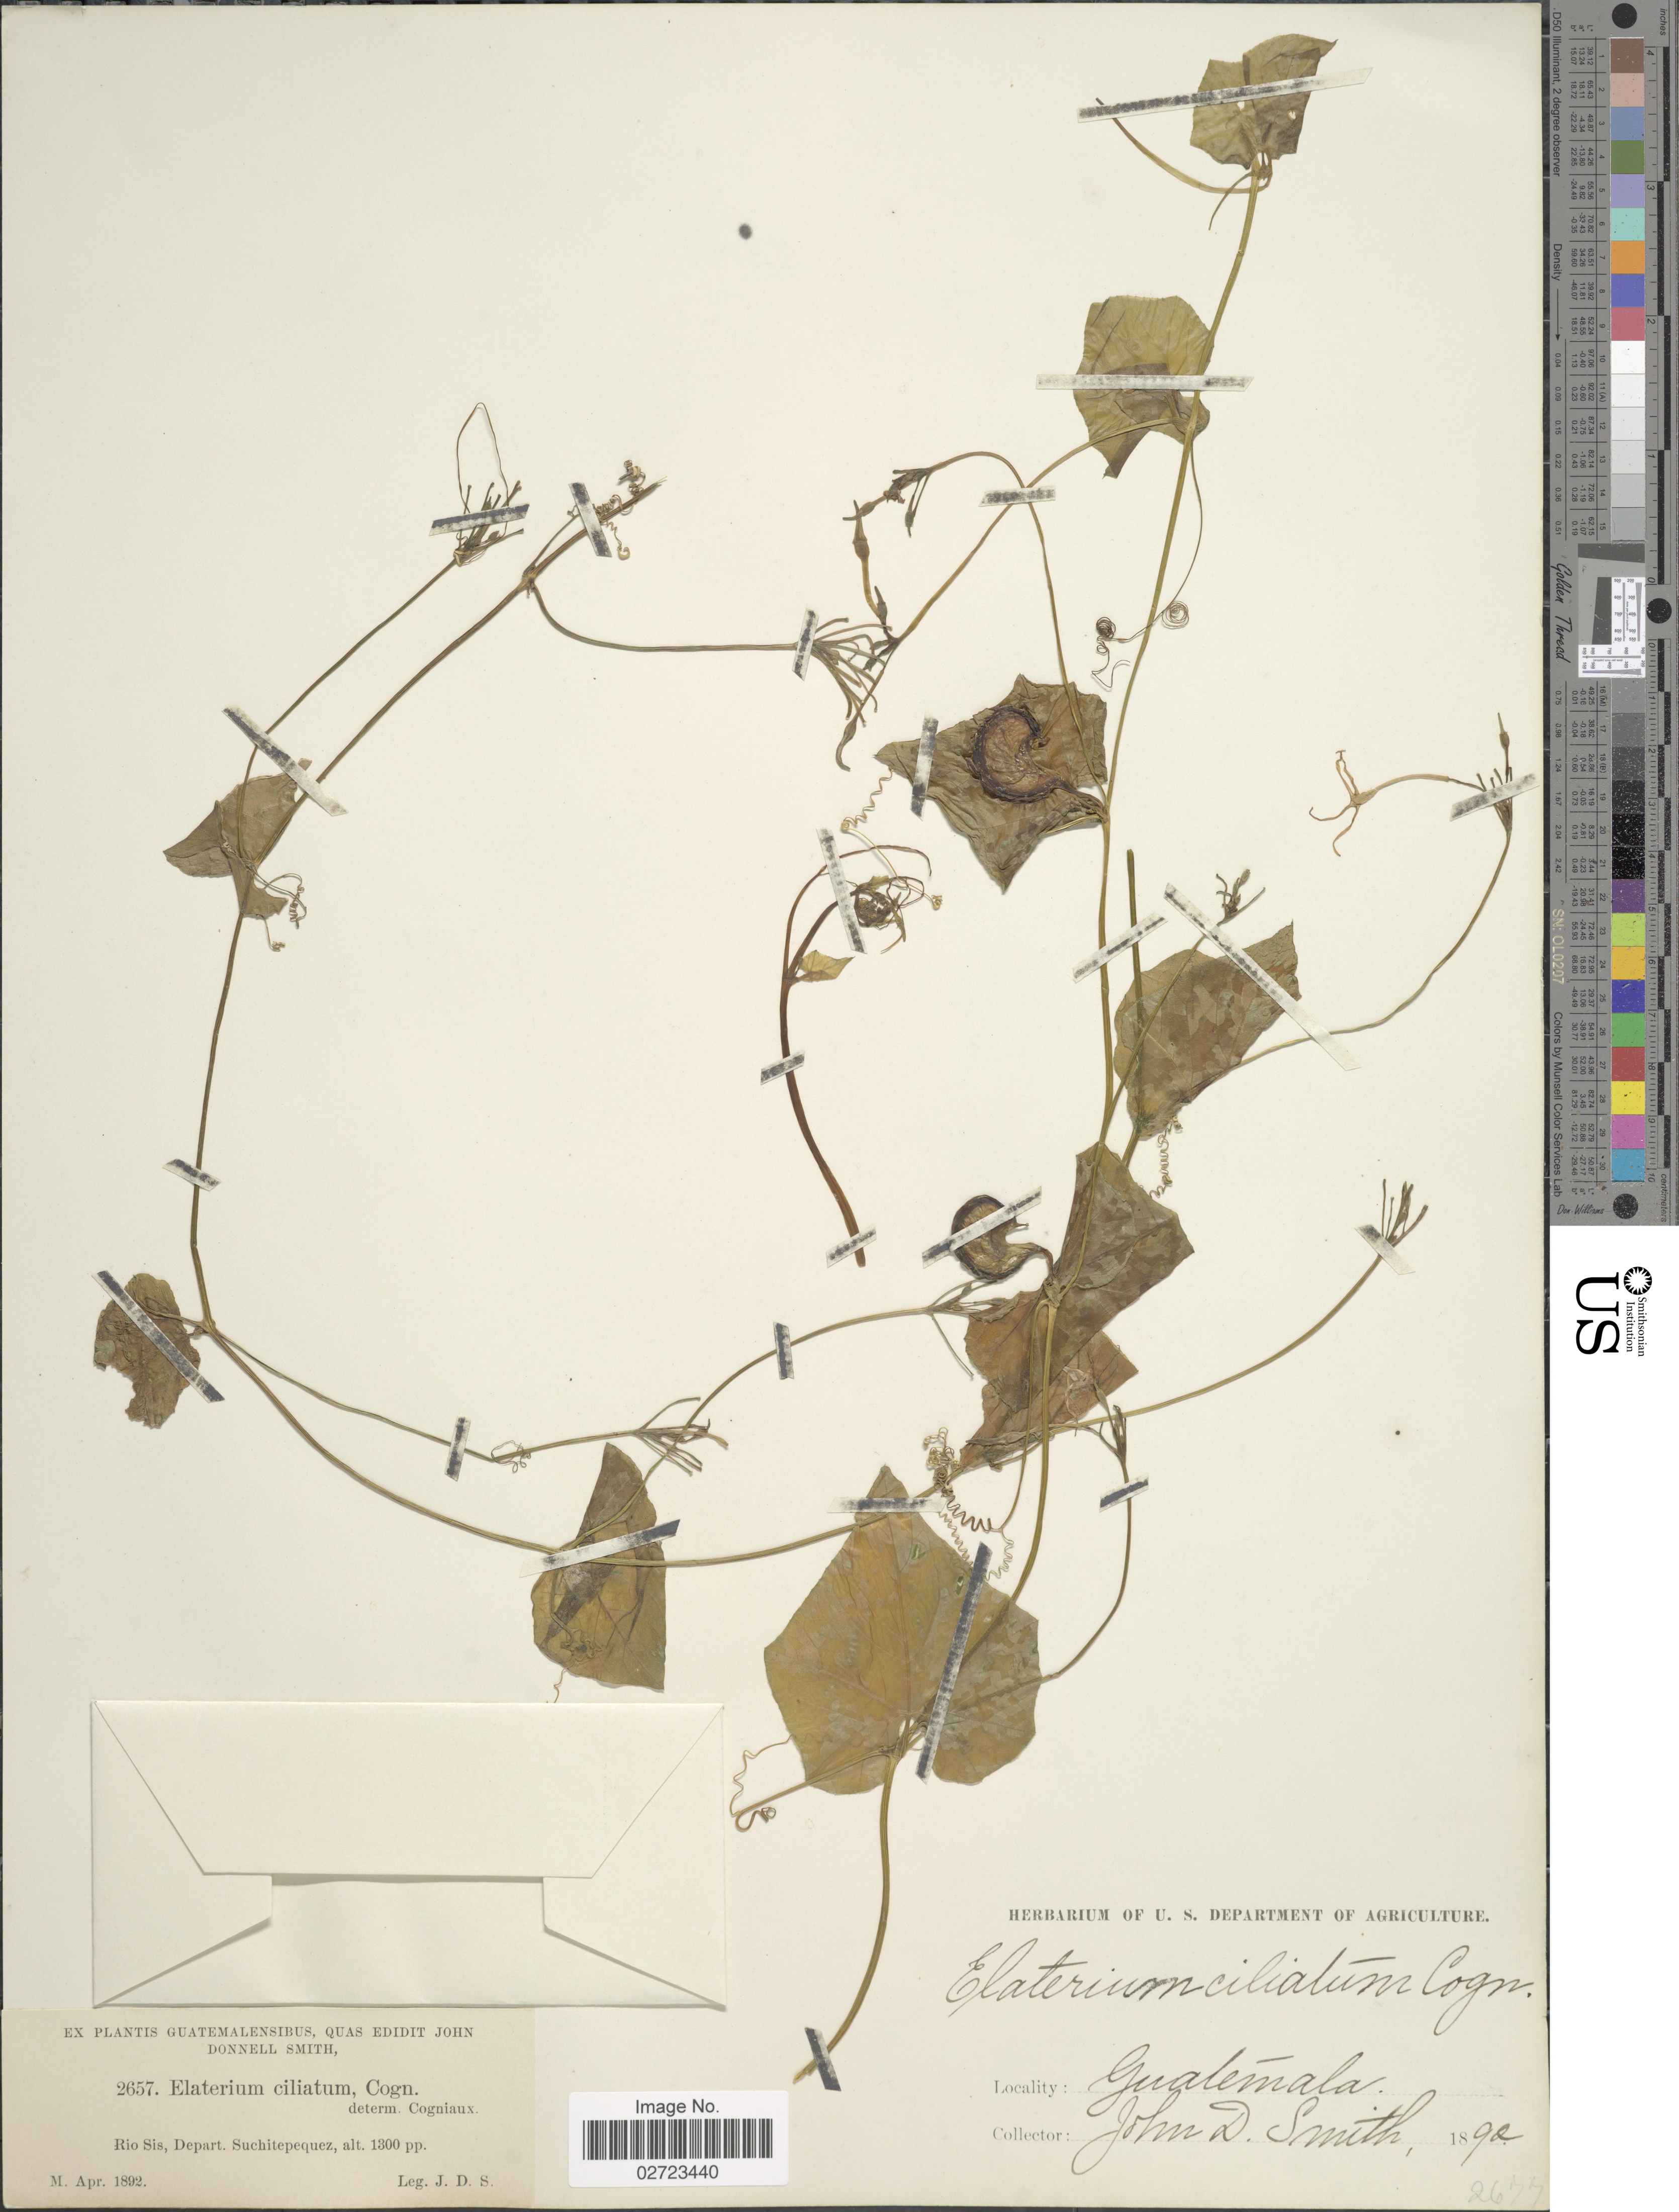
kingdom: Plantae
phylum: Tracheophyta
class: Magnoliopsida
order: Cucurbitales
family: Cucurbitaceae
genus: Cyclanthera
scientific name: Cyclanthera carthagenensis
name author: (Jacq.) H. Schaef. & S.S. Renner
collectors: J. Donnell Smith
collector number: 2657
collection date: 1892-04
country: Guatemala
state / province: Suchitepéquez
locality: Río Sis.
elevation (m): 396